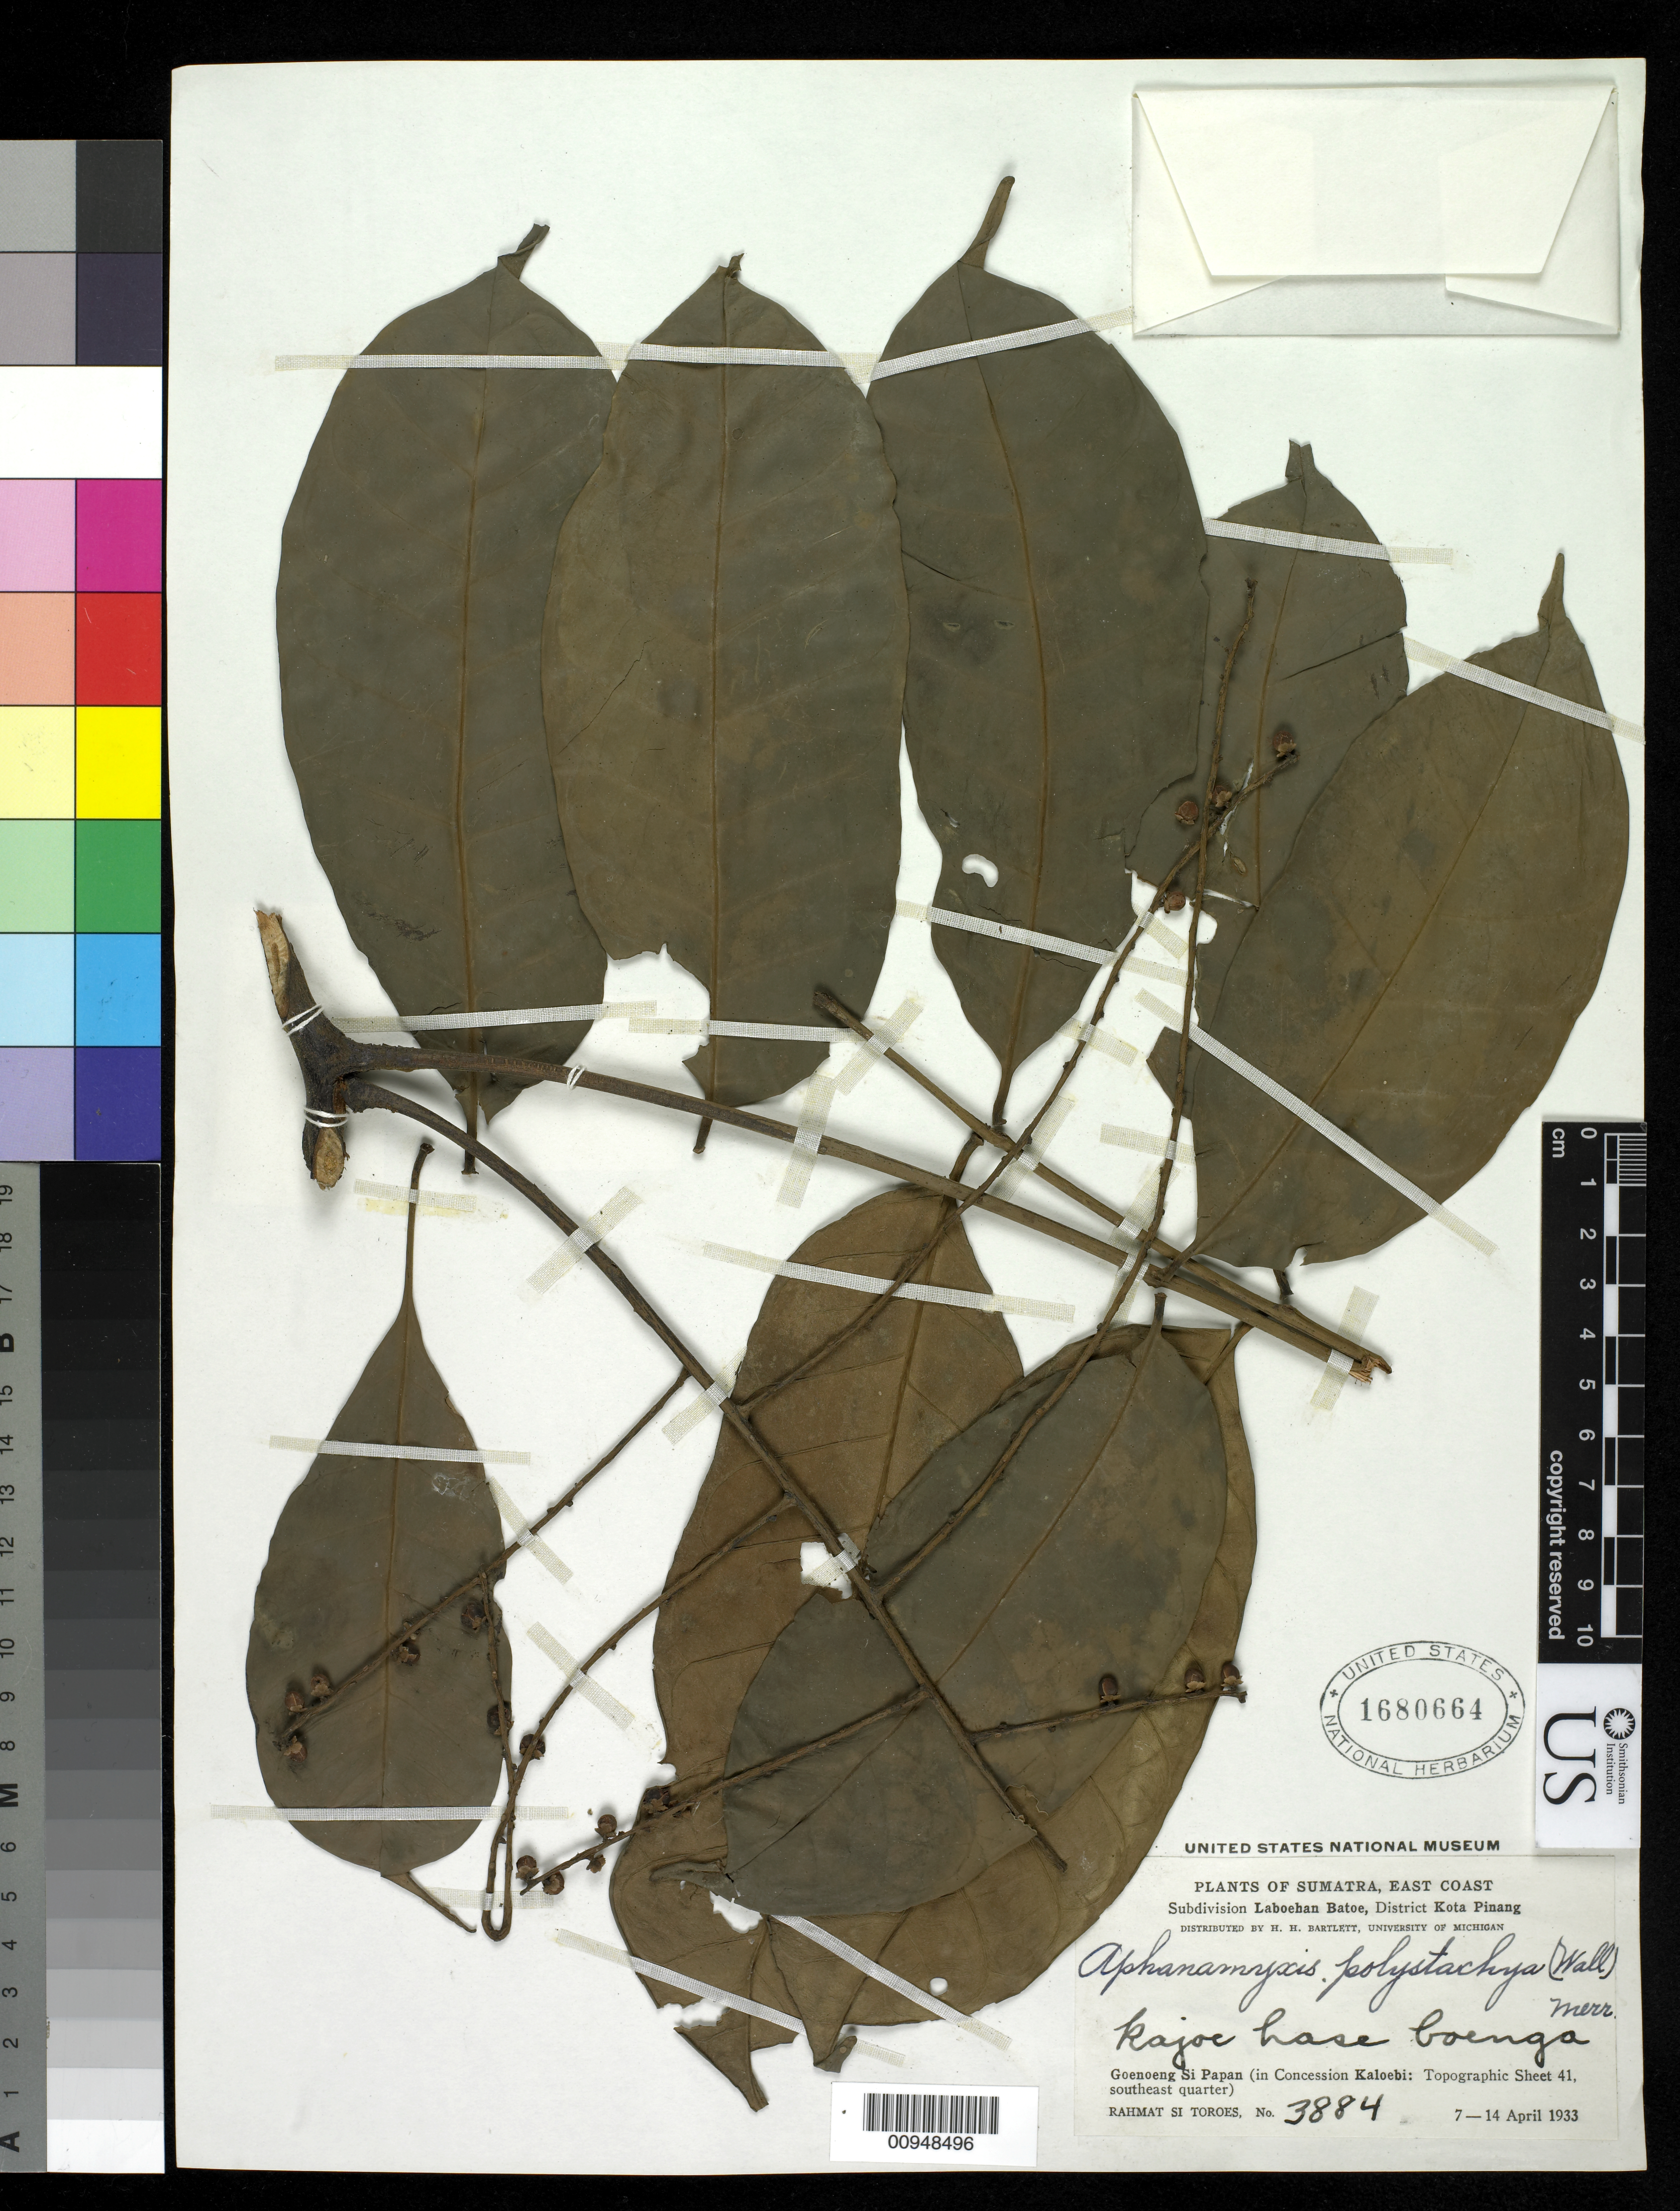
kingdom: Plantae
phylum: Tracheophyta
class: Magnoliopsida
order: Sapindales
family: Meliaceae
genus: Aphanamixis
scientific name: Aphanamixis polystachya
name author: (Wall.) R. Parker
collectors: Rahmat Si Boeea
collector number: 3884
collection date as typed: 07 Apr 1933 to 14 Apr 1933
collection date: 1933-04-07/1933-04-14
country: Indonesia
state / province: Sumatra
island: Sumatra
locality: East Coast, Subdivision Laboehan Batoe, District Kota Pinang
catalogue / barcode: US 1680664